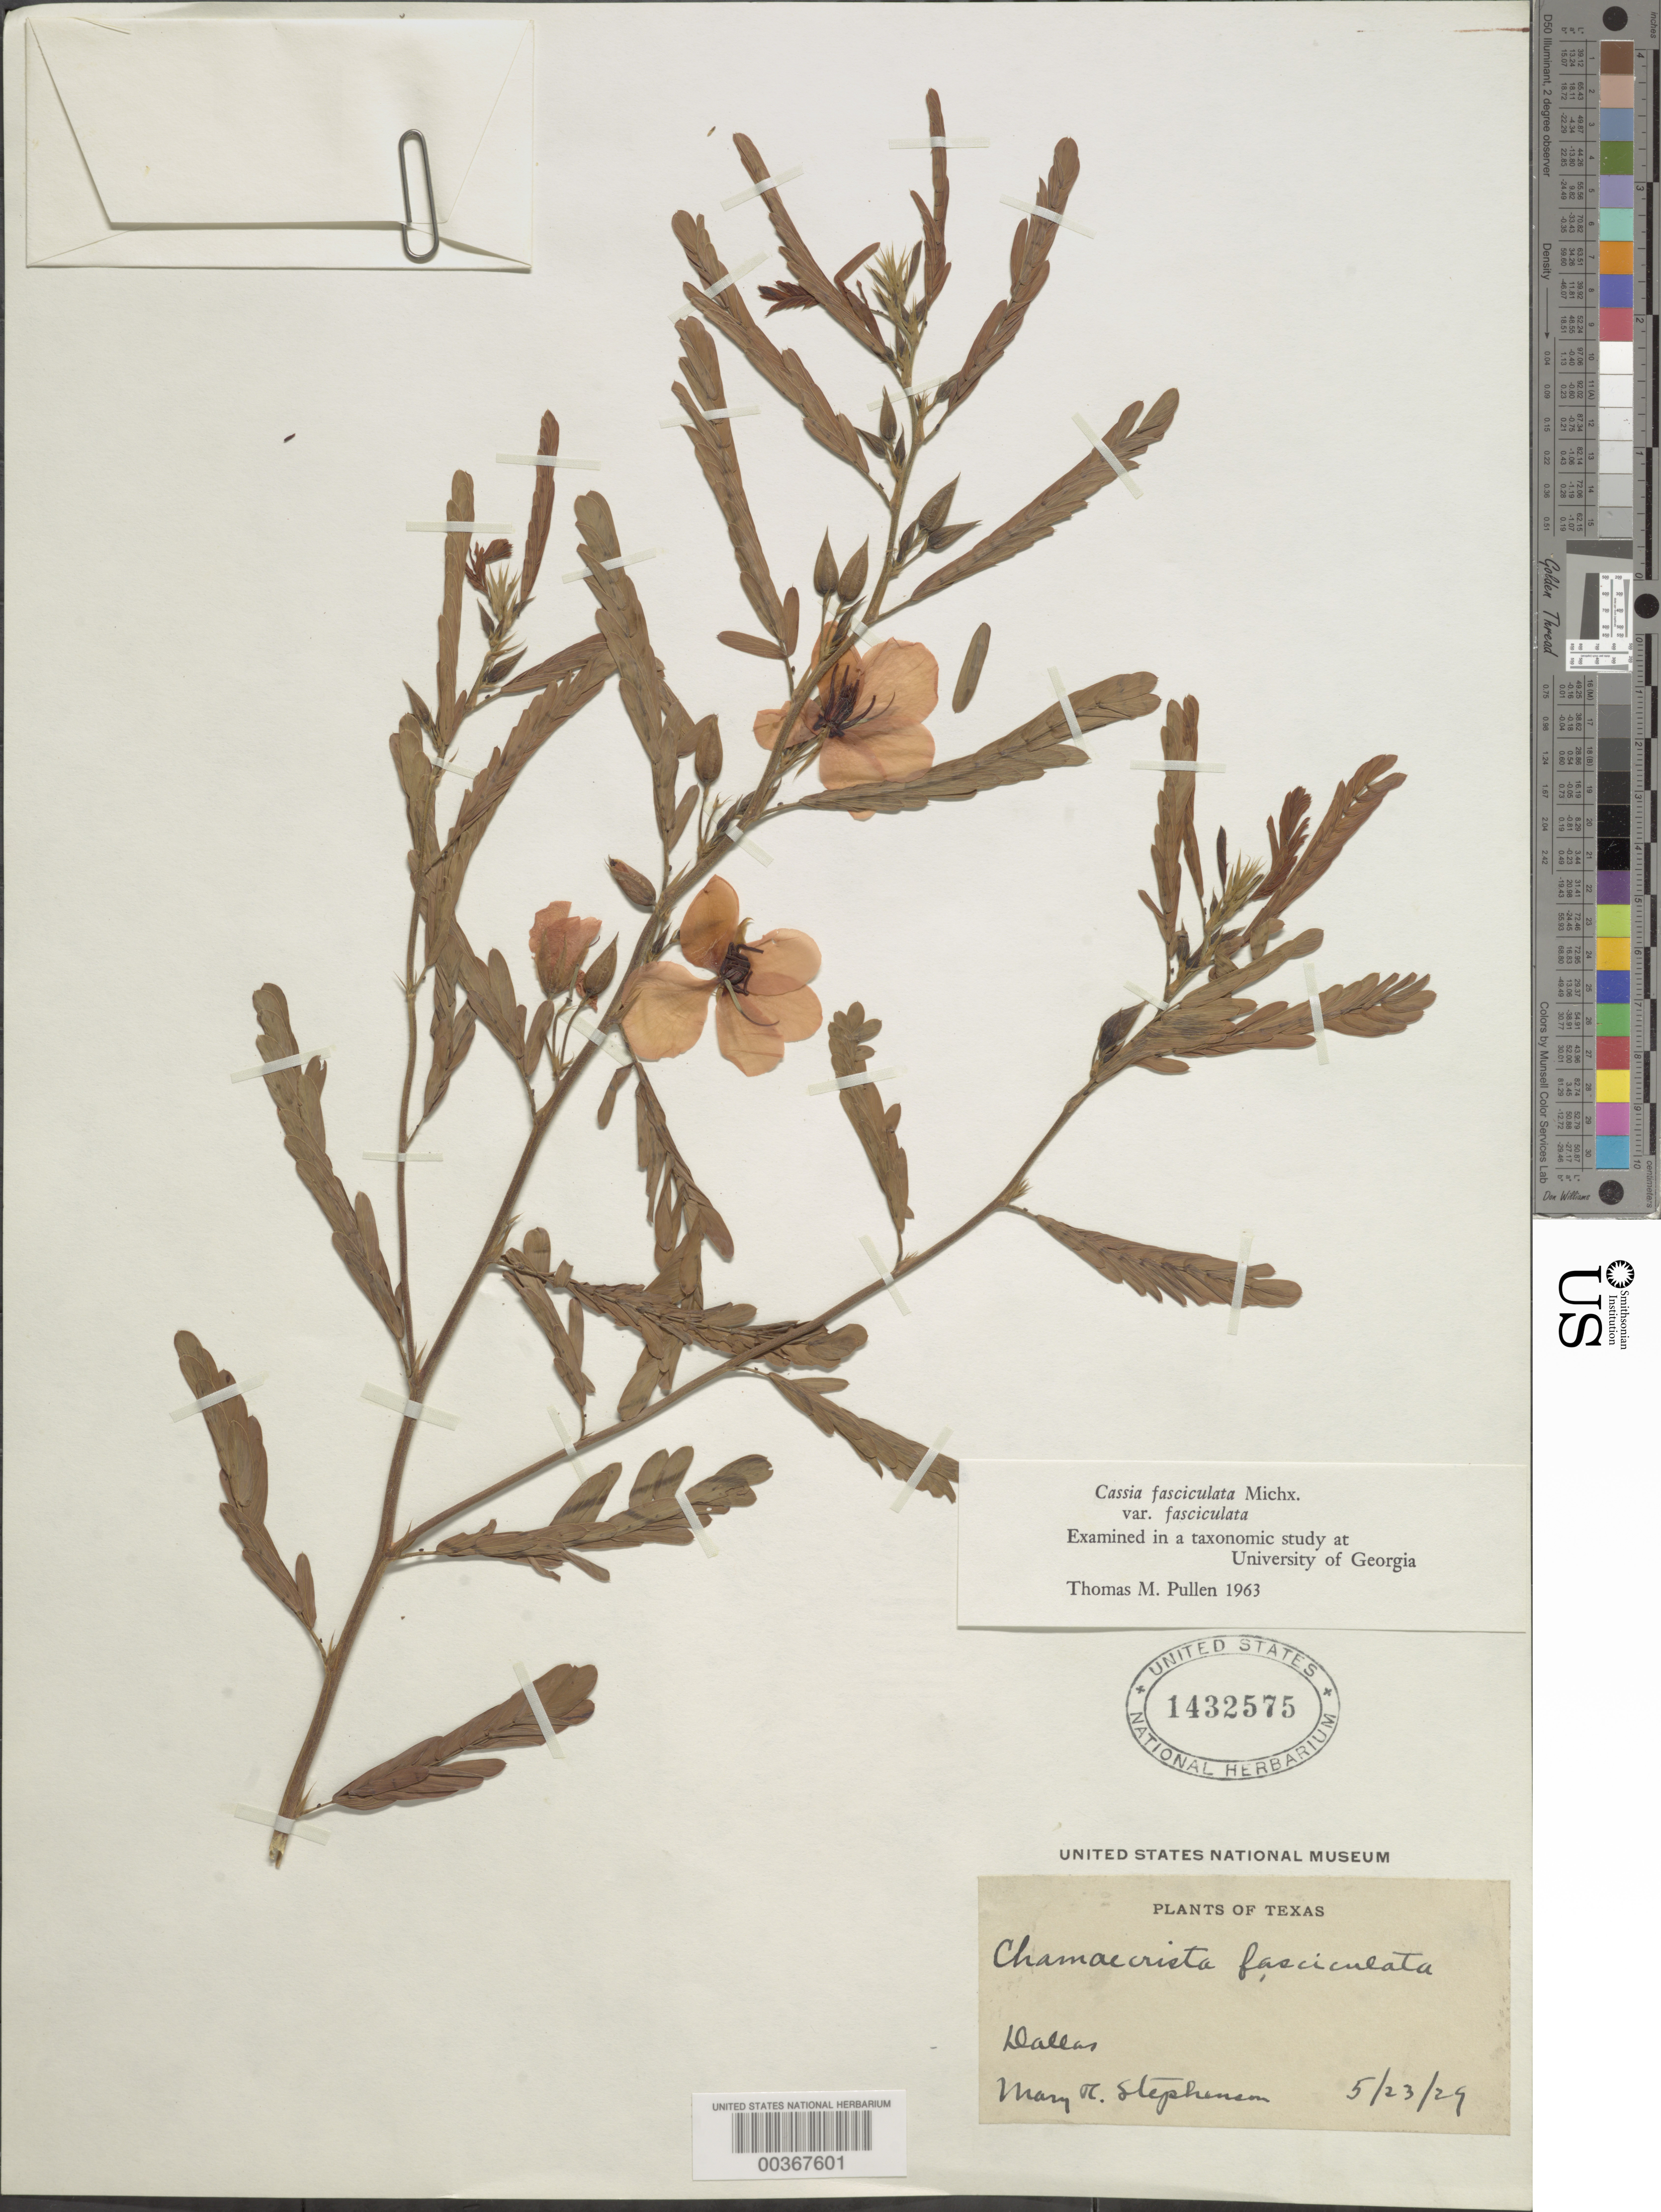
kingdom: Plantae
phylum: Tracheophyta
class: Magnoliopsida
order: Fabales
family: Fabaceae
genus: Chamaecrista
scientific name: Chamaecrista fasciculata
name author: (Michx.) Greene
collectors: M. R. Stephenson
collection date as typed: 23 May 1929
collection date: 1929-05-23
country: United States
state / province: Texas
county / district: Dallas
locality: Dallas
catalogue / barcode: US 1432575